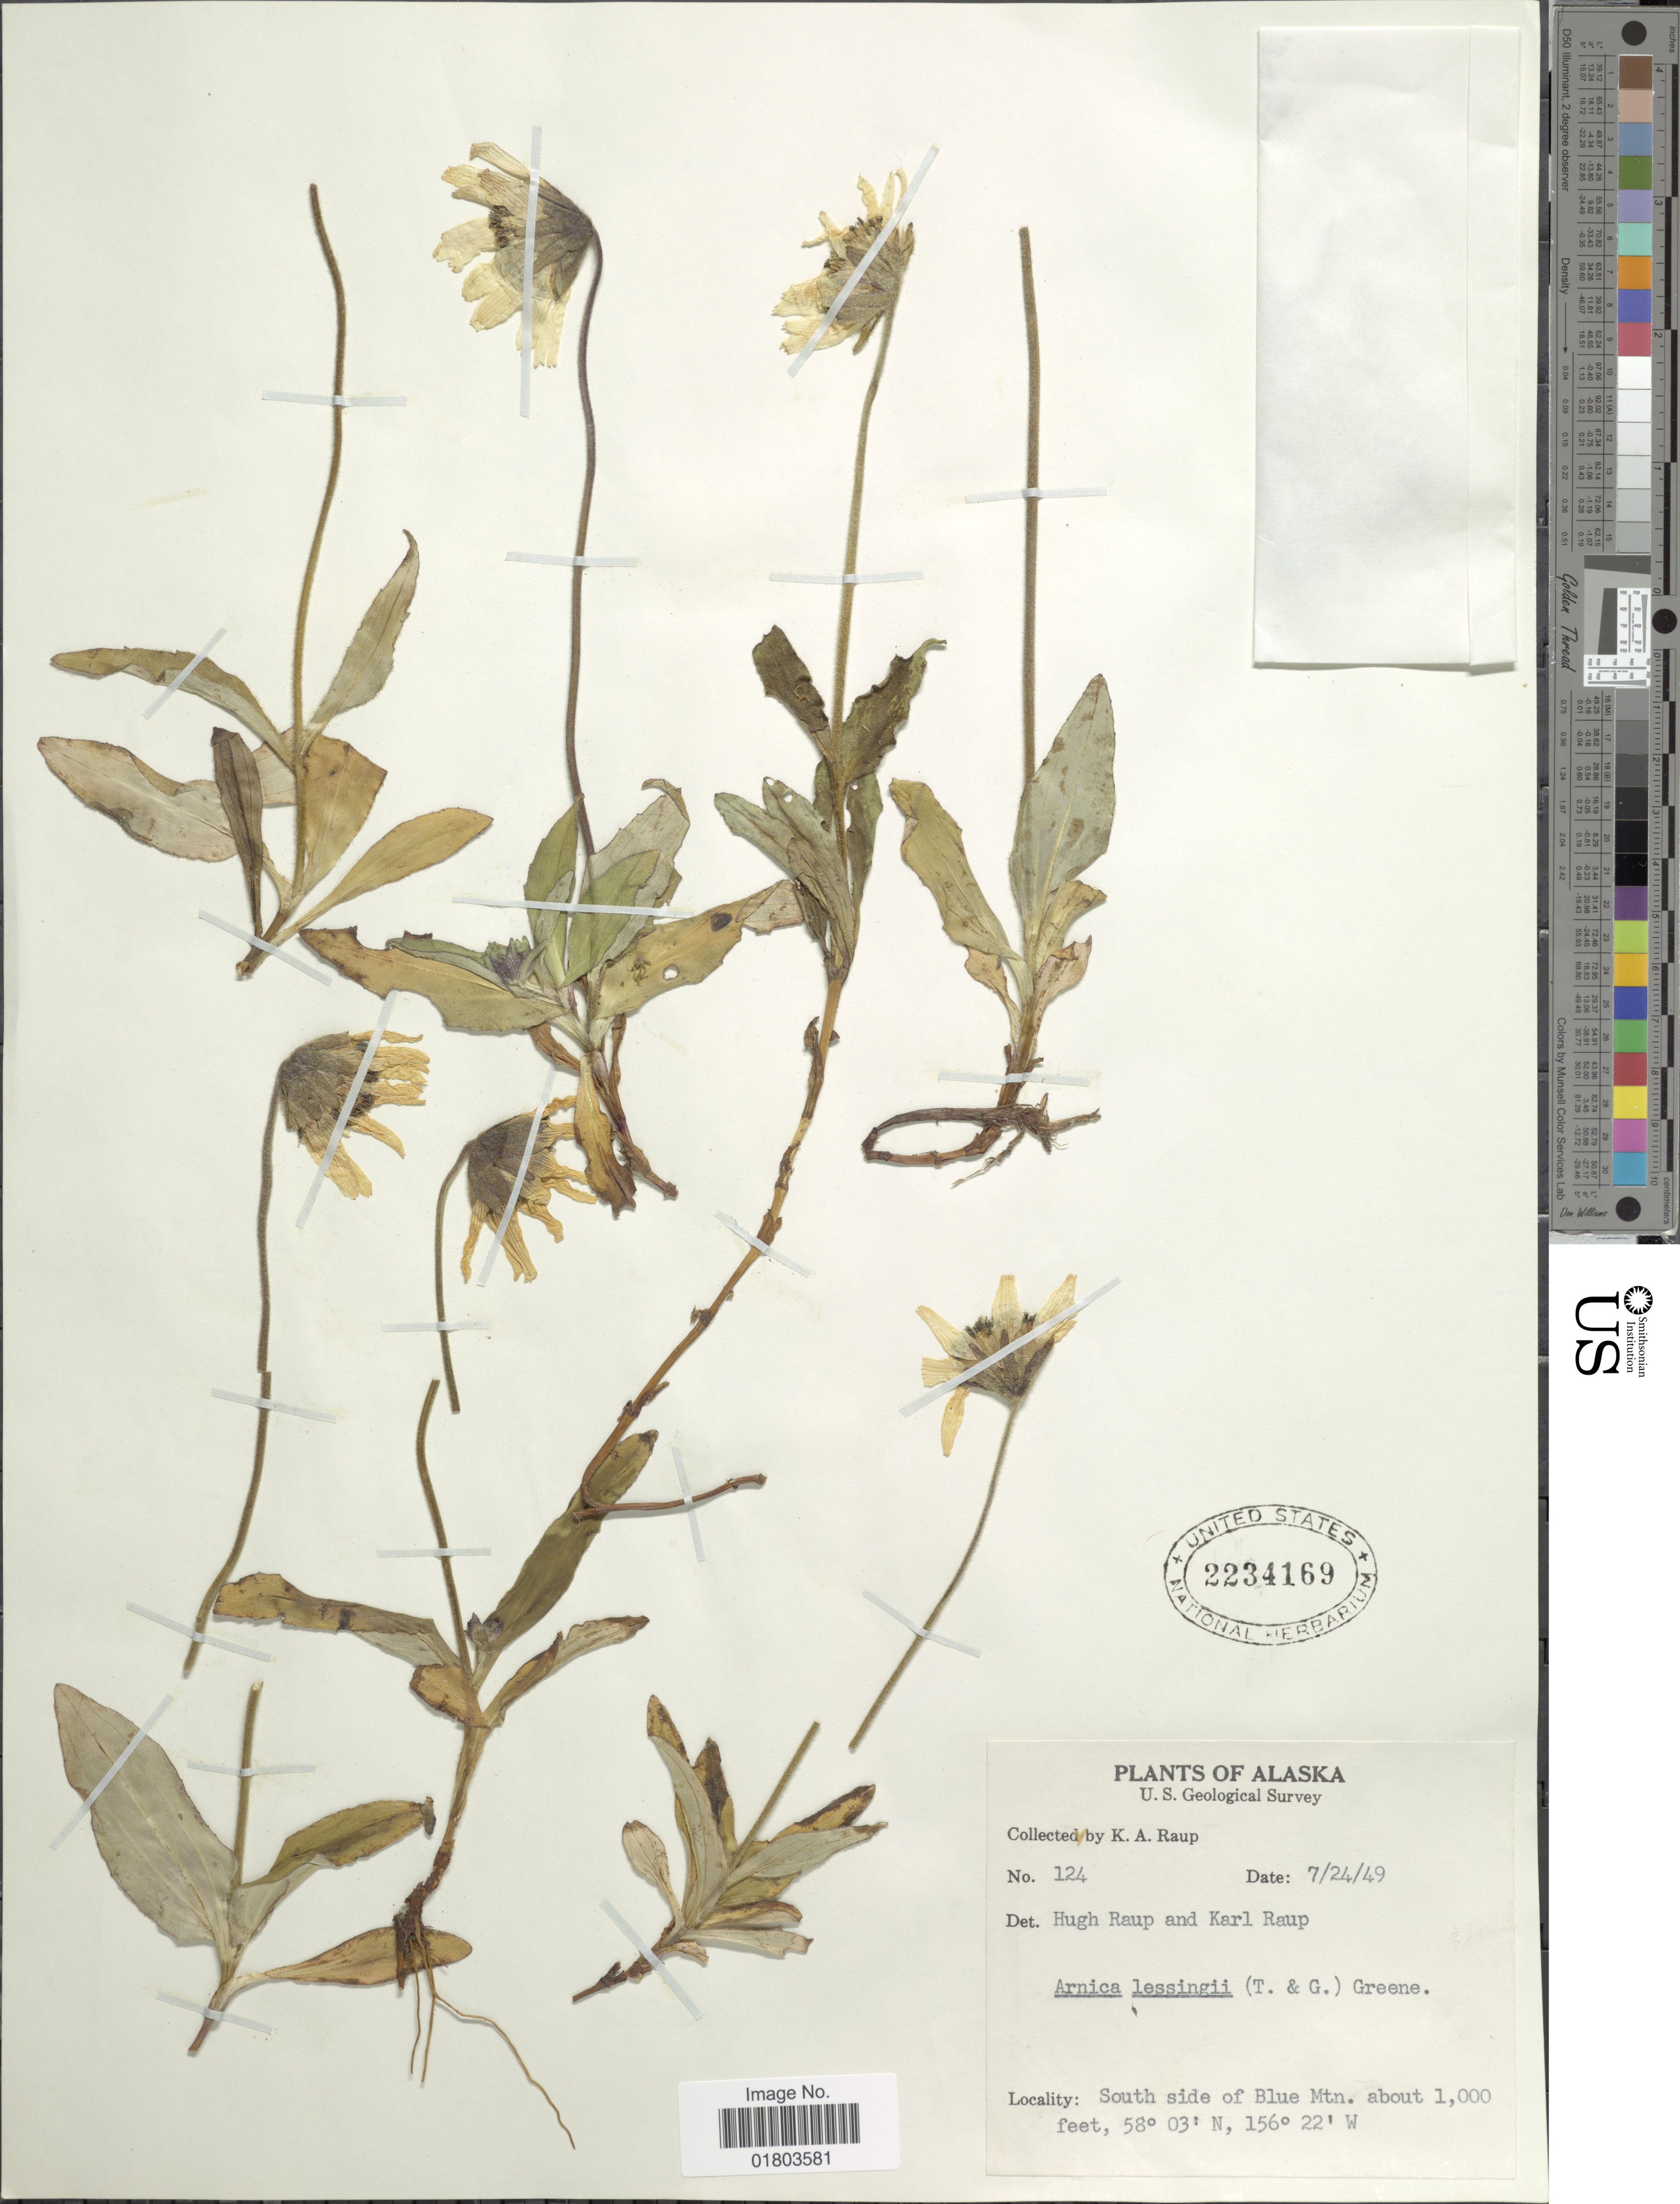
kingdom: Plantae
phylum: Tracheophyta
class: Magnoliopsida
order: Asterales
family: Asteraceae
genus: Arnica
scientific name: Arnica lessingii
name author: (Torr. & A. Gray) Greene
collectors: K. Raup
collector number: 124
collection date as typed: Transcribed d/m/y: 24/7/49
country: United States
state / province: Alaska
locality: South side of Blue Mtn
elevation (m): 305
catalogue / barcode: US 2234169